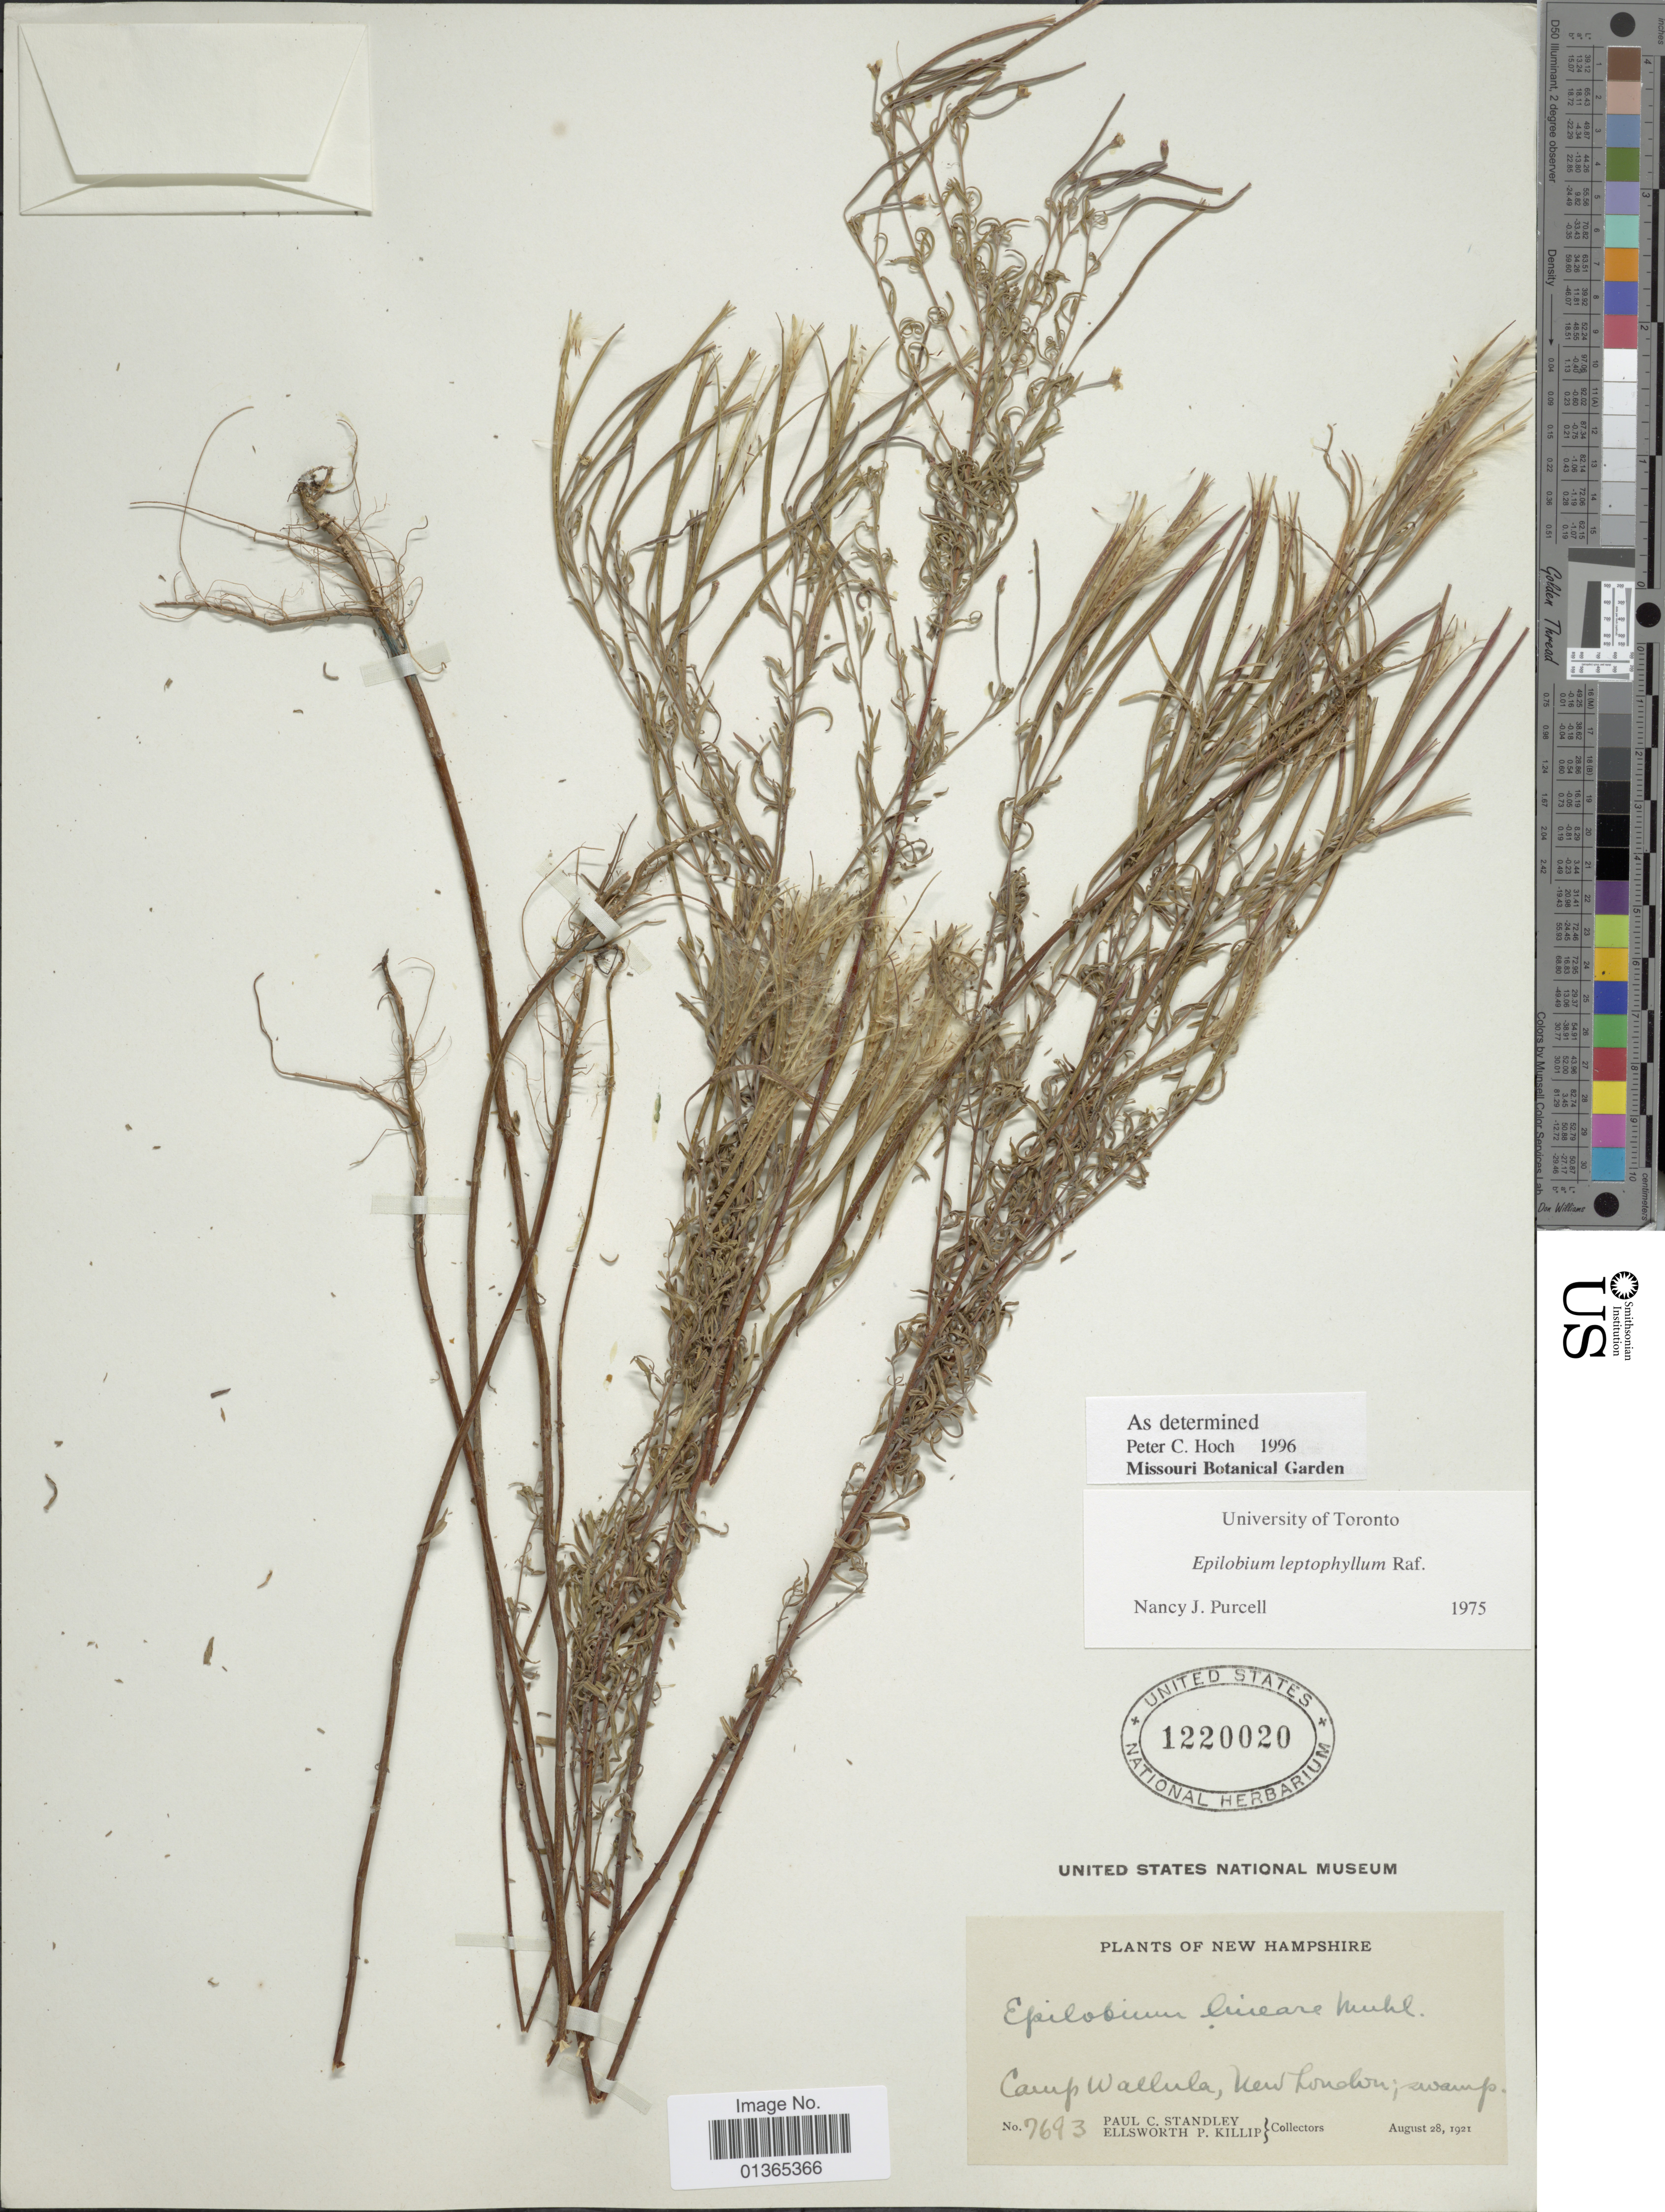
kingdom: Plantae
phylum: Tracheophyta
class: Magnoliopsida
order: Myrtales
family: Onagraceae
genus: Epilobium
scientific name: Epilobium leptophyllum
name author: Raf.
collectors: P. C. Standley & E. P. Killip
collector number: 7693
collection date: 1921-08-28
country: United States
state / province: New Hampshire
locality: Camp Wallula, New London.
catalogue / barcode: US 1220020